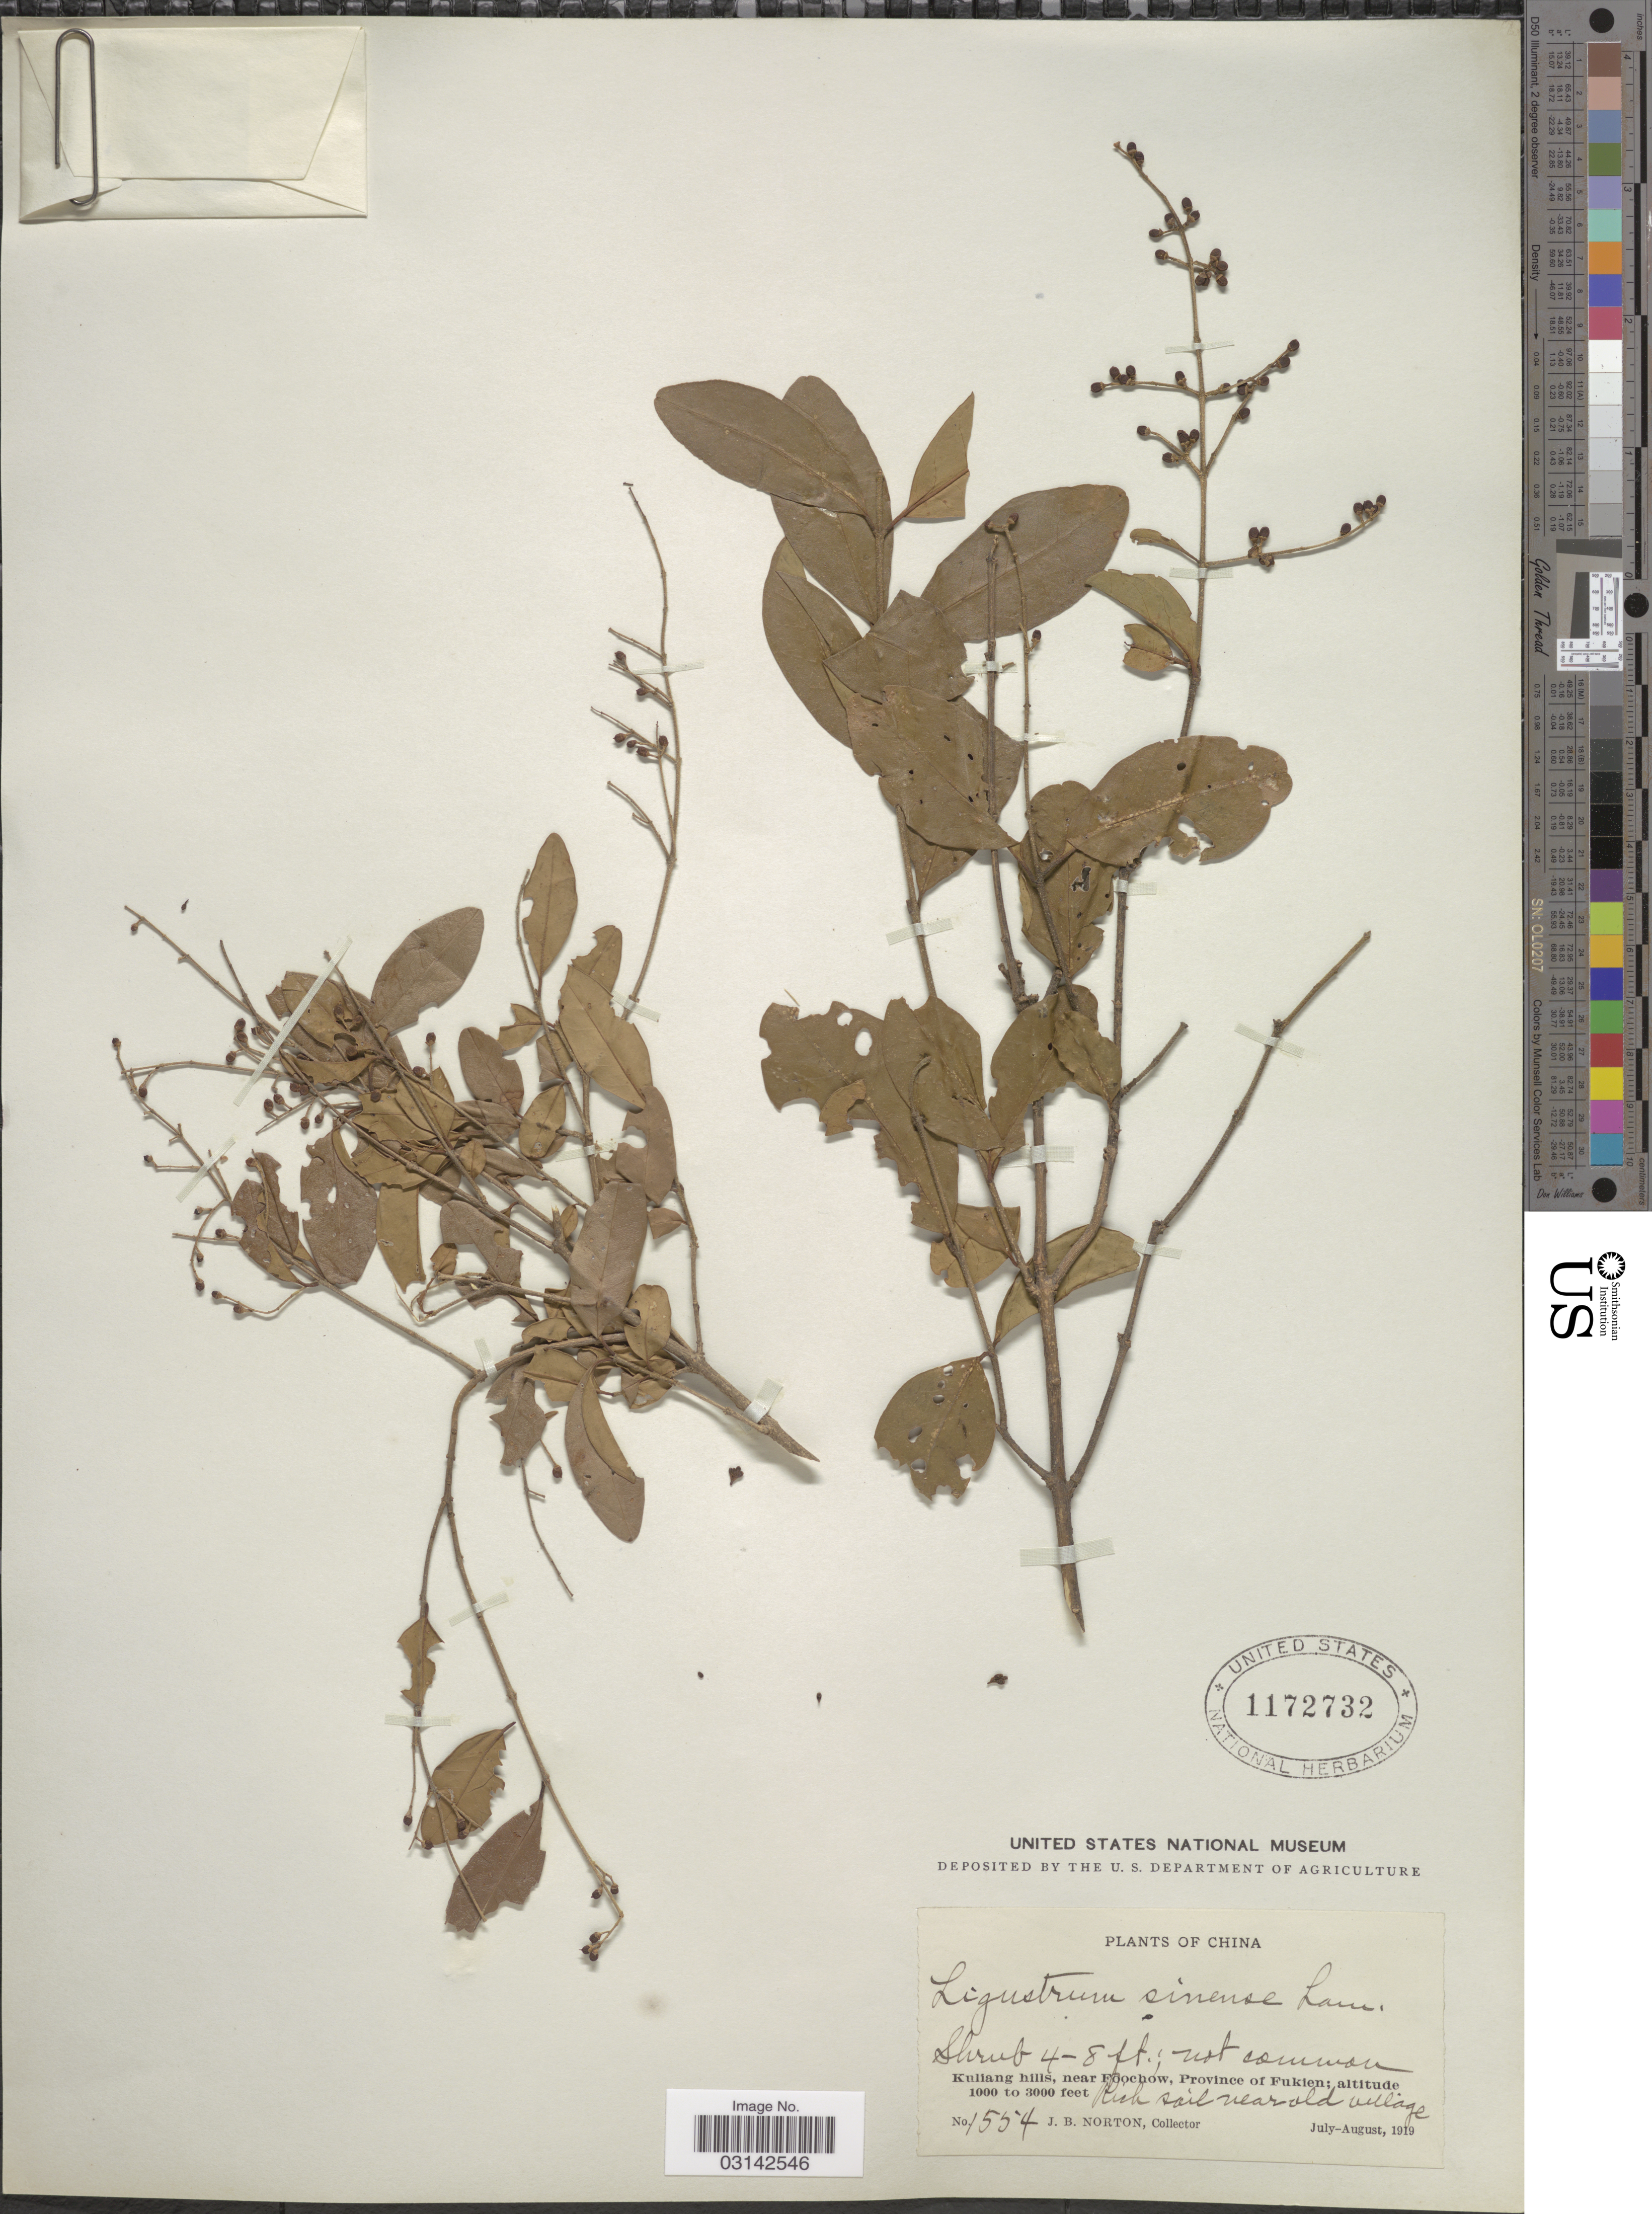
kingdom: Plantae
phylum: Tracheophyta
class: Magnoliopsida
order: Lamiales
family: Oleaceae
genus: Ligustrum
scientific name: Ligustrum sinense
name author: Lour.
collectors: J. B. Norton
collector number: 1554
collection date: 1919-07/1919-08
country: China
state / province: Fujian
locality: Kuliang hills, near Foochow, Province of Fukien.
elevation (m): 305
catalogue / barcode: US 1172732